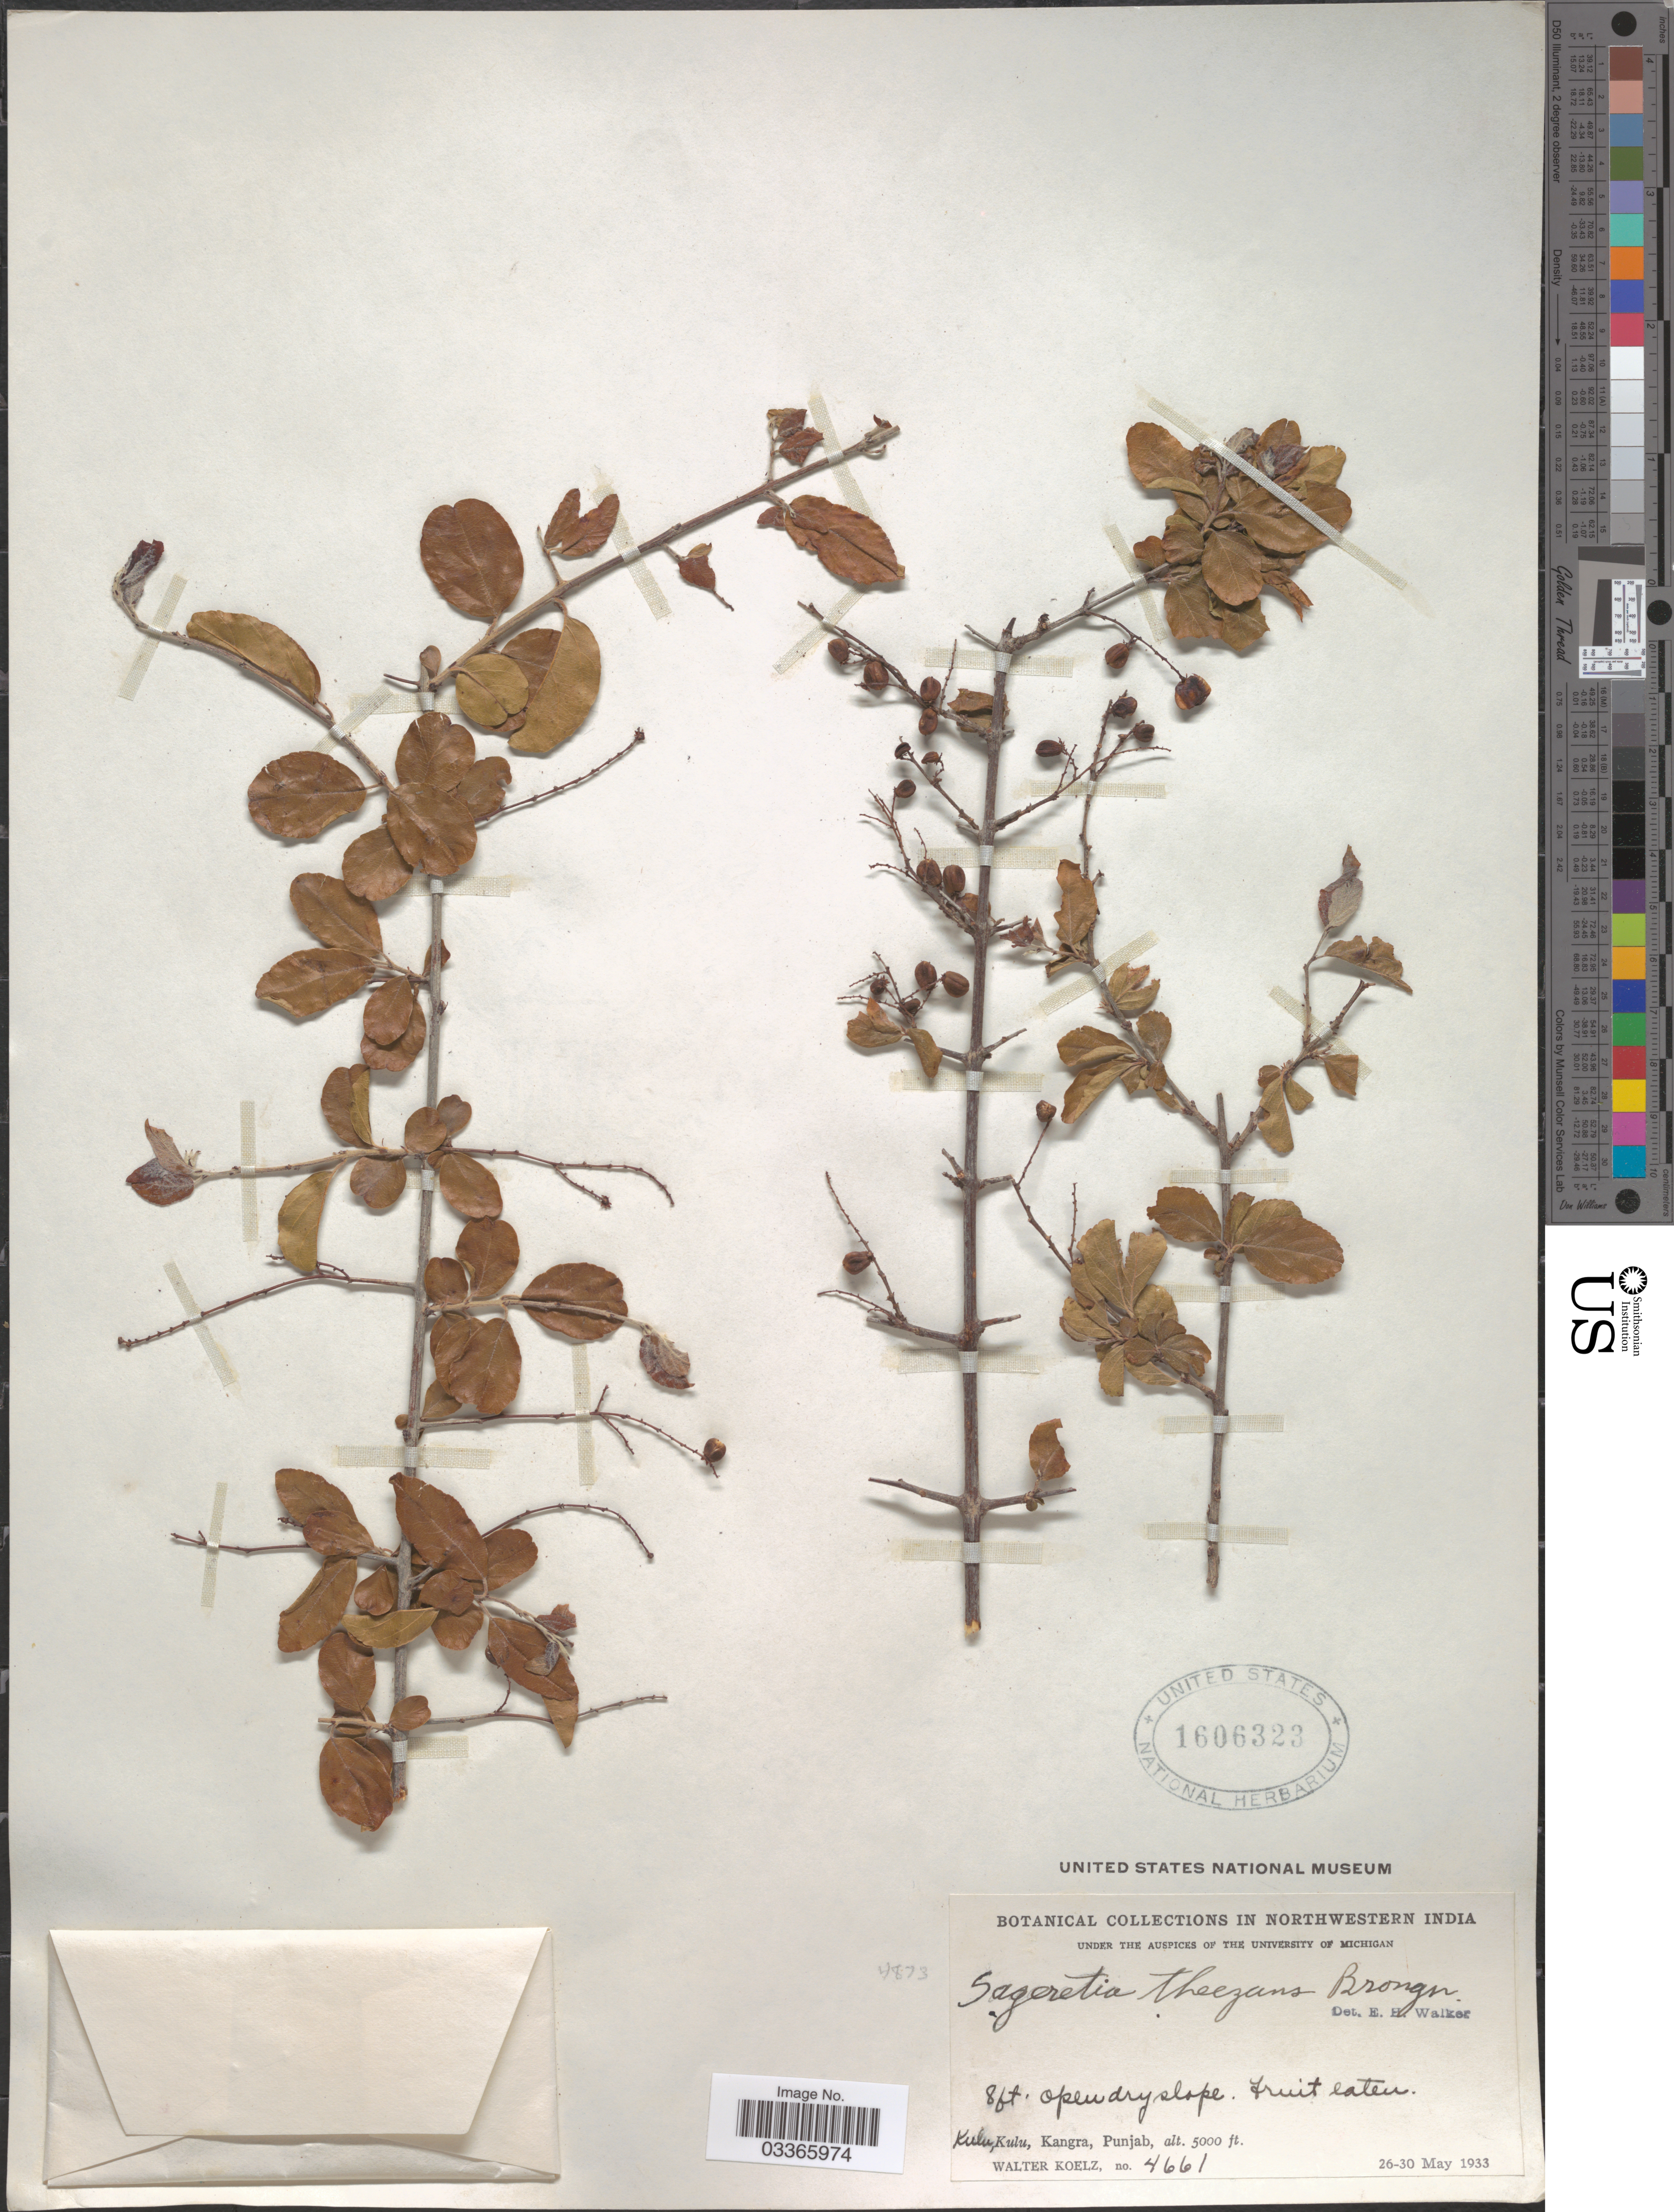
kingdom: Plantae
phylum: Tracheophyta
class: Magnoliopsida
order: Rosales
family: Rhamnaceae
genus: Sageretia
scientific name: Sageretia thea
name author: (Osbeck) M.C. Johnst.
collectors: W. N. Koelz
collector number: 4661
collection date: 1933-05-26/1933-05-30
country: India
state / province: Punjab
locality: Northwestern India, Kulu, Kulu, Kangra.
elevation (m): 1524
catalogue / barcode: US 1606323